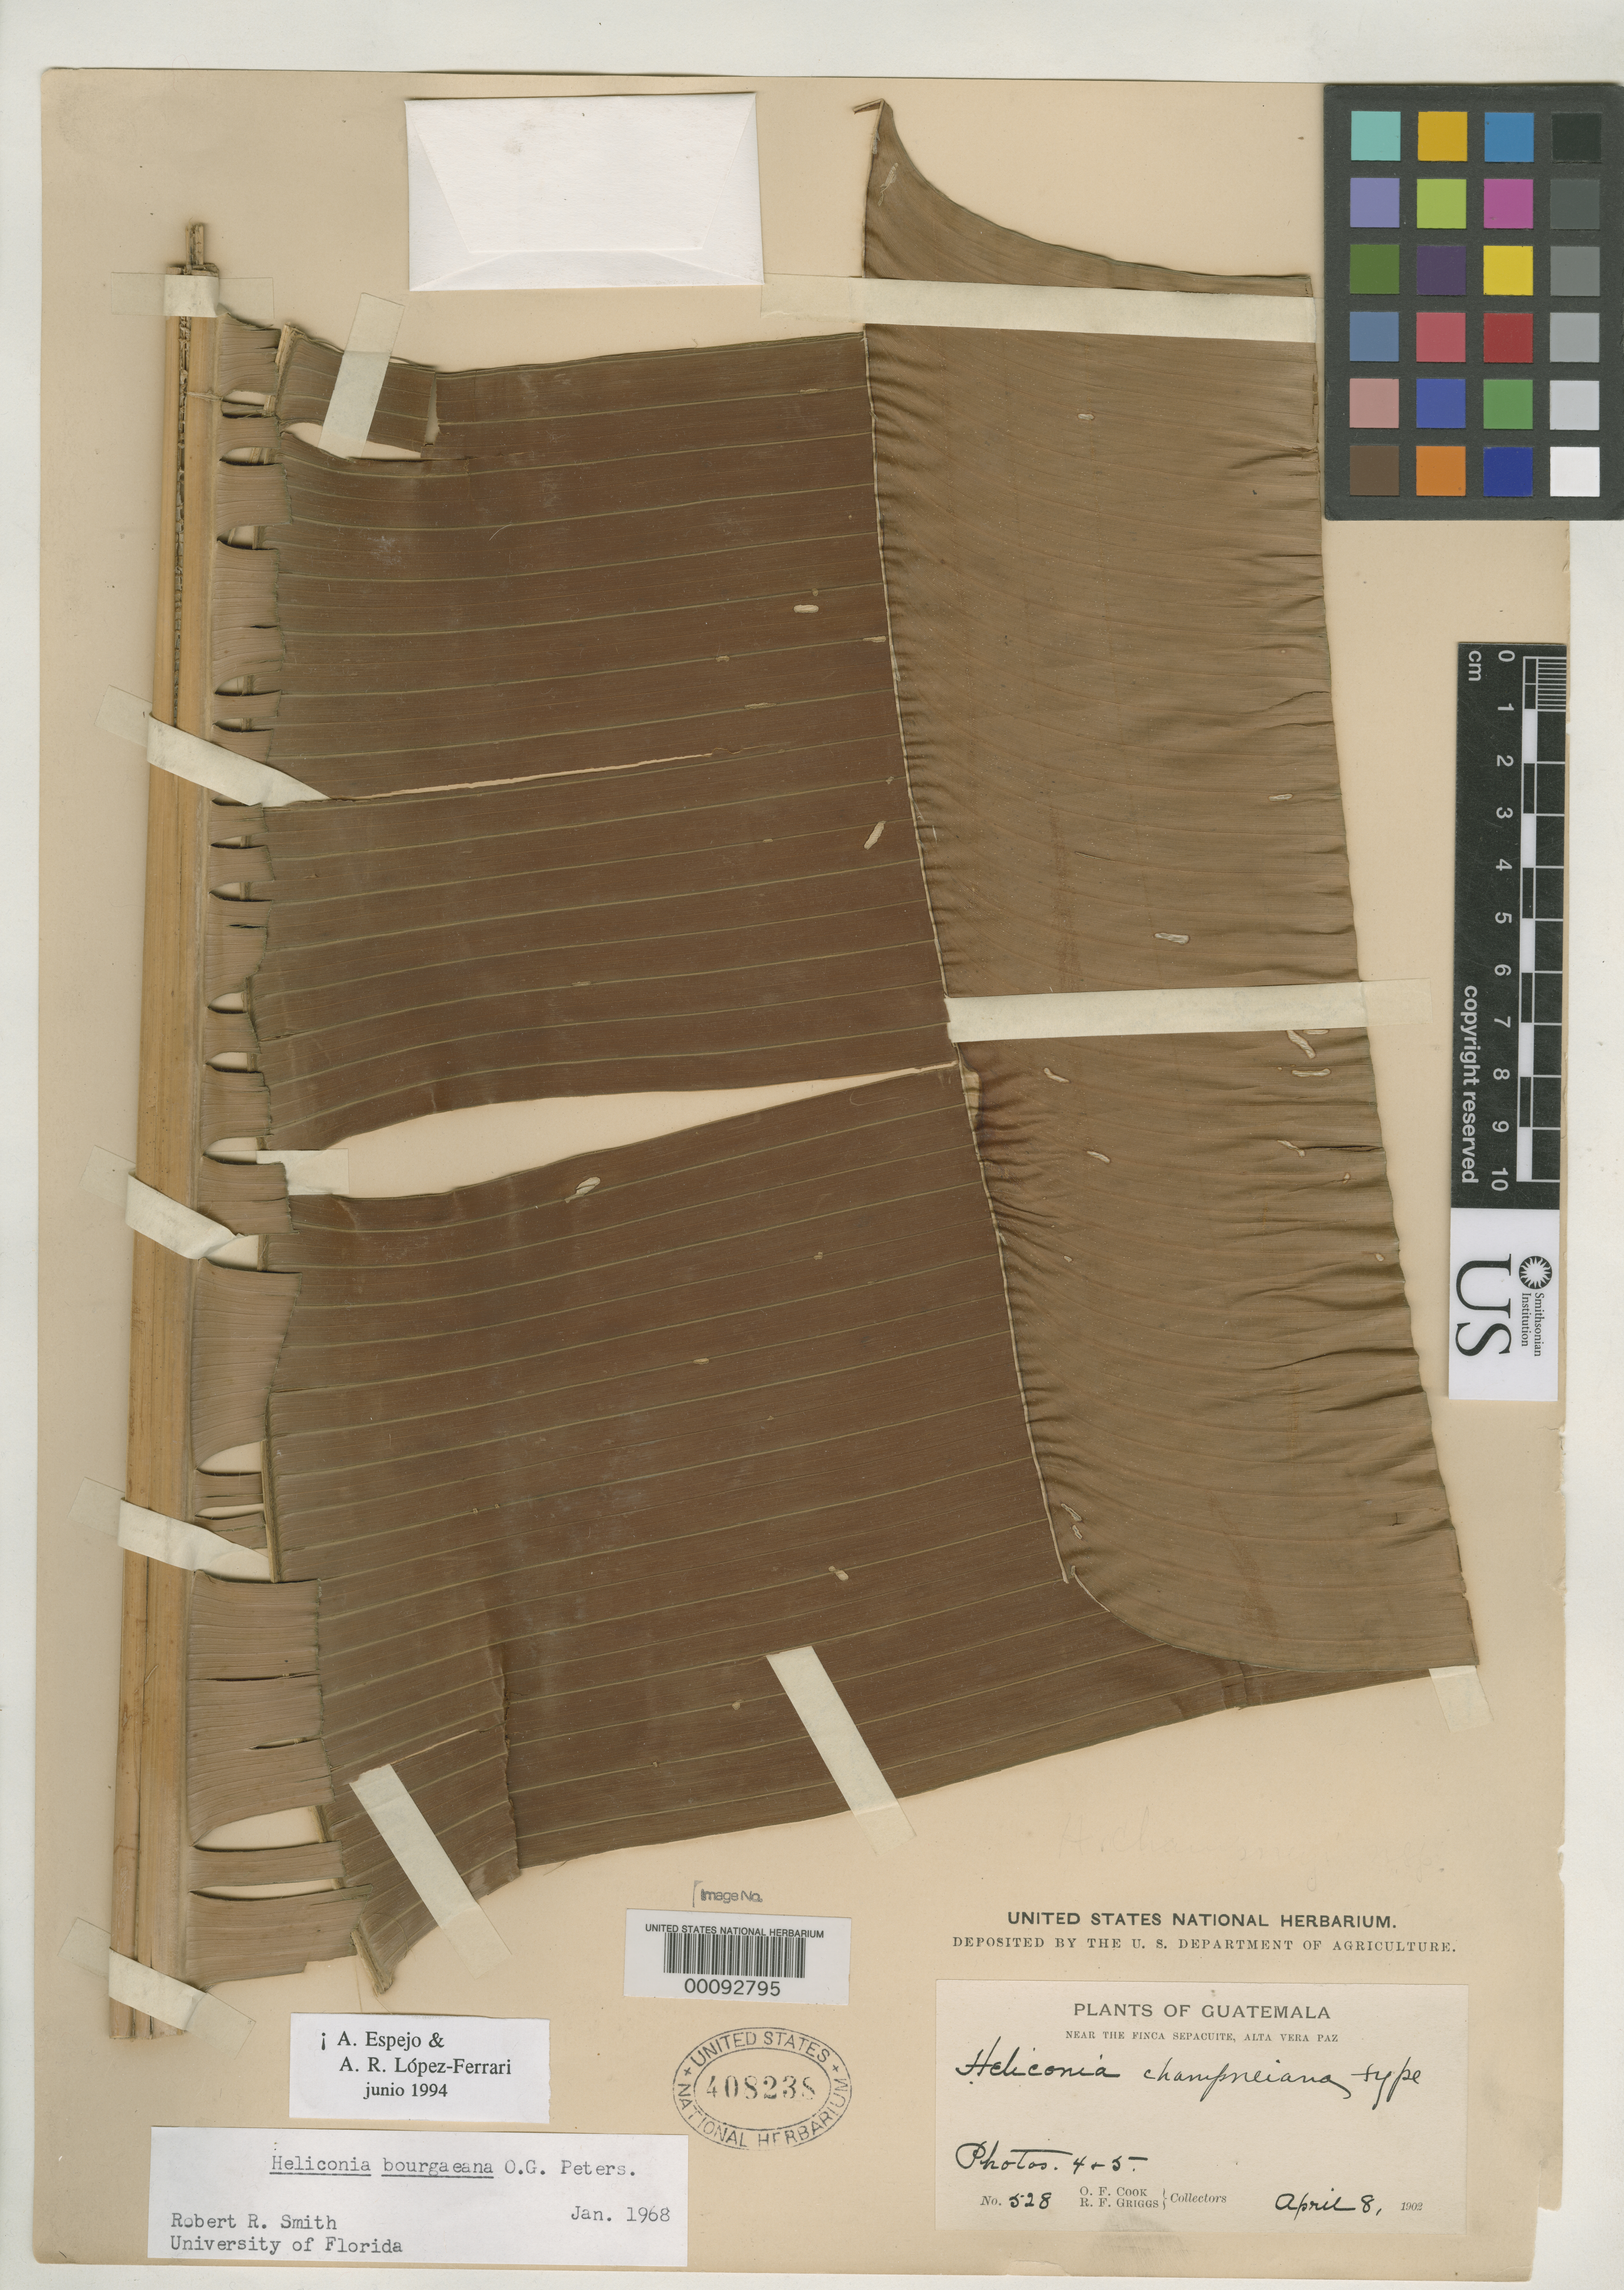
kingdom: Plantae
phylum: Tracheophyta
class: Liliopsida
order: Zingiberales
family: Heliconiaceae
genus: Heliconia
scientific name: Heliconia champneiana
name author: R.F. Griggs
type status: Type Collection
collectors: O. F. Cook & R. F. Griggs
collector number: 528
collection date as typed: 08 Apr 1902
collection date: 1902-04-08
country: Guatemala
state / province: Alta Verapaz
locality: East of Cahaban, Oxec River Valley.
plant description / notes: Types in this publicaction apparently deposited in U.S. National Herbarium. This sheet is 1 of 8 annotated as "type" (USNH 408231-408238), ambiguously a holotype mounted on multiple sheets, otherwise to be considered syntypes.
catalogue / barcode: US 408238